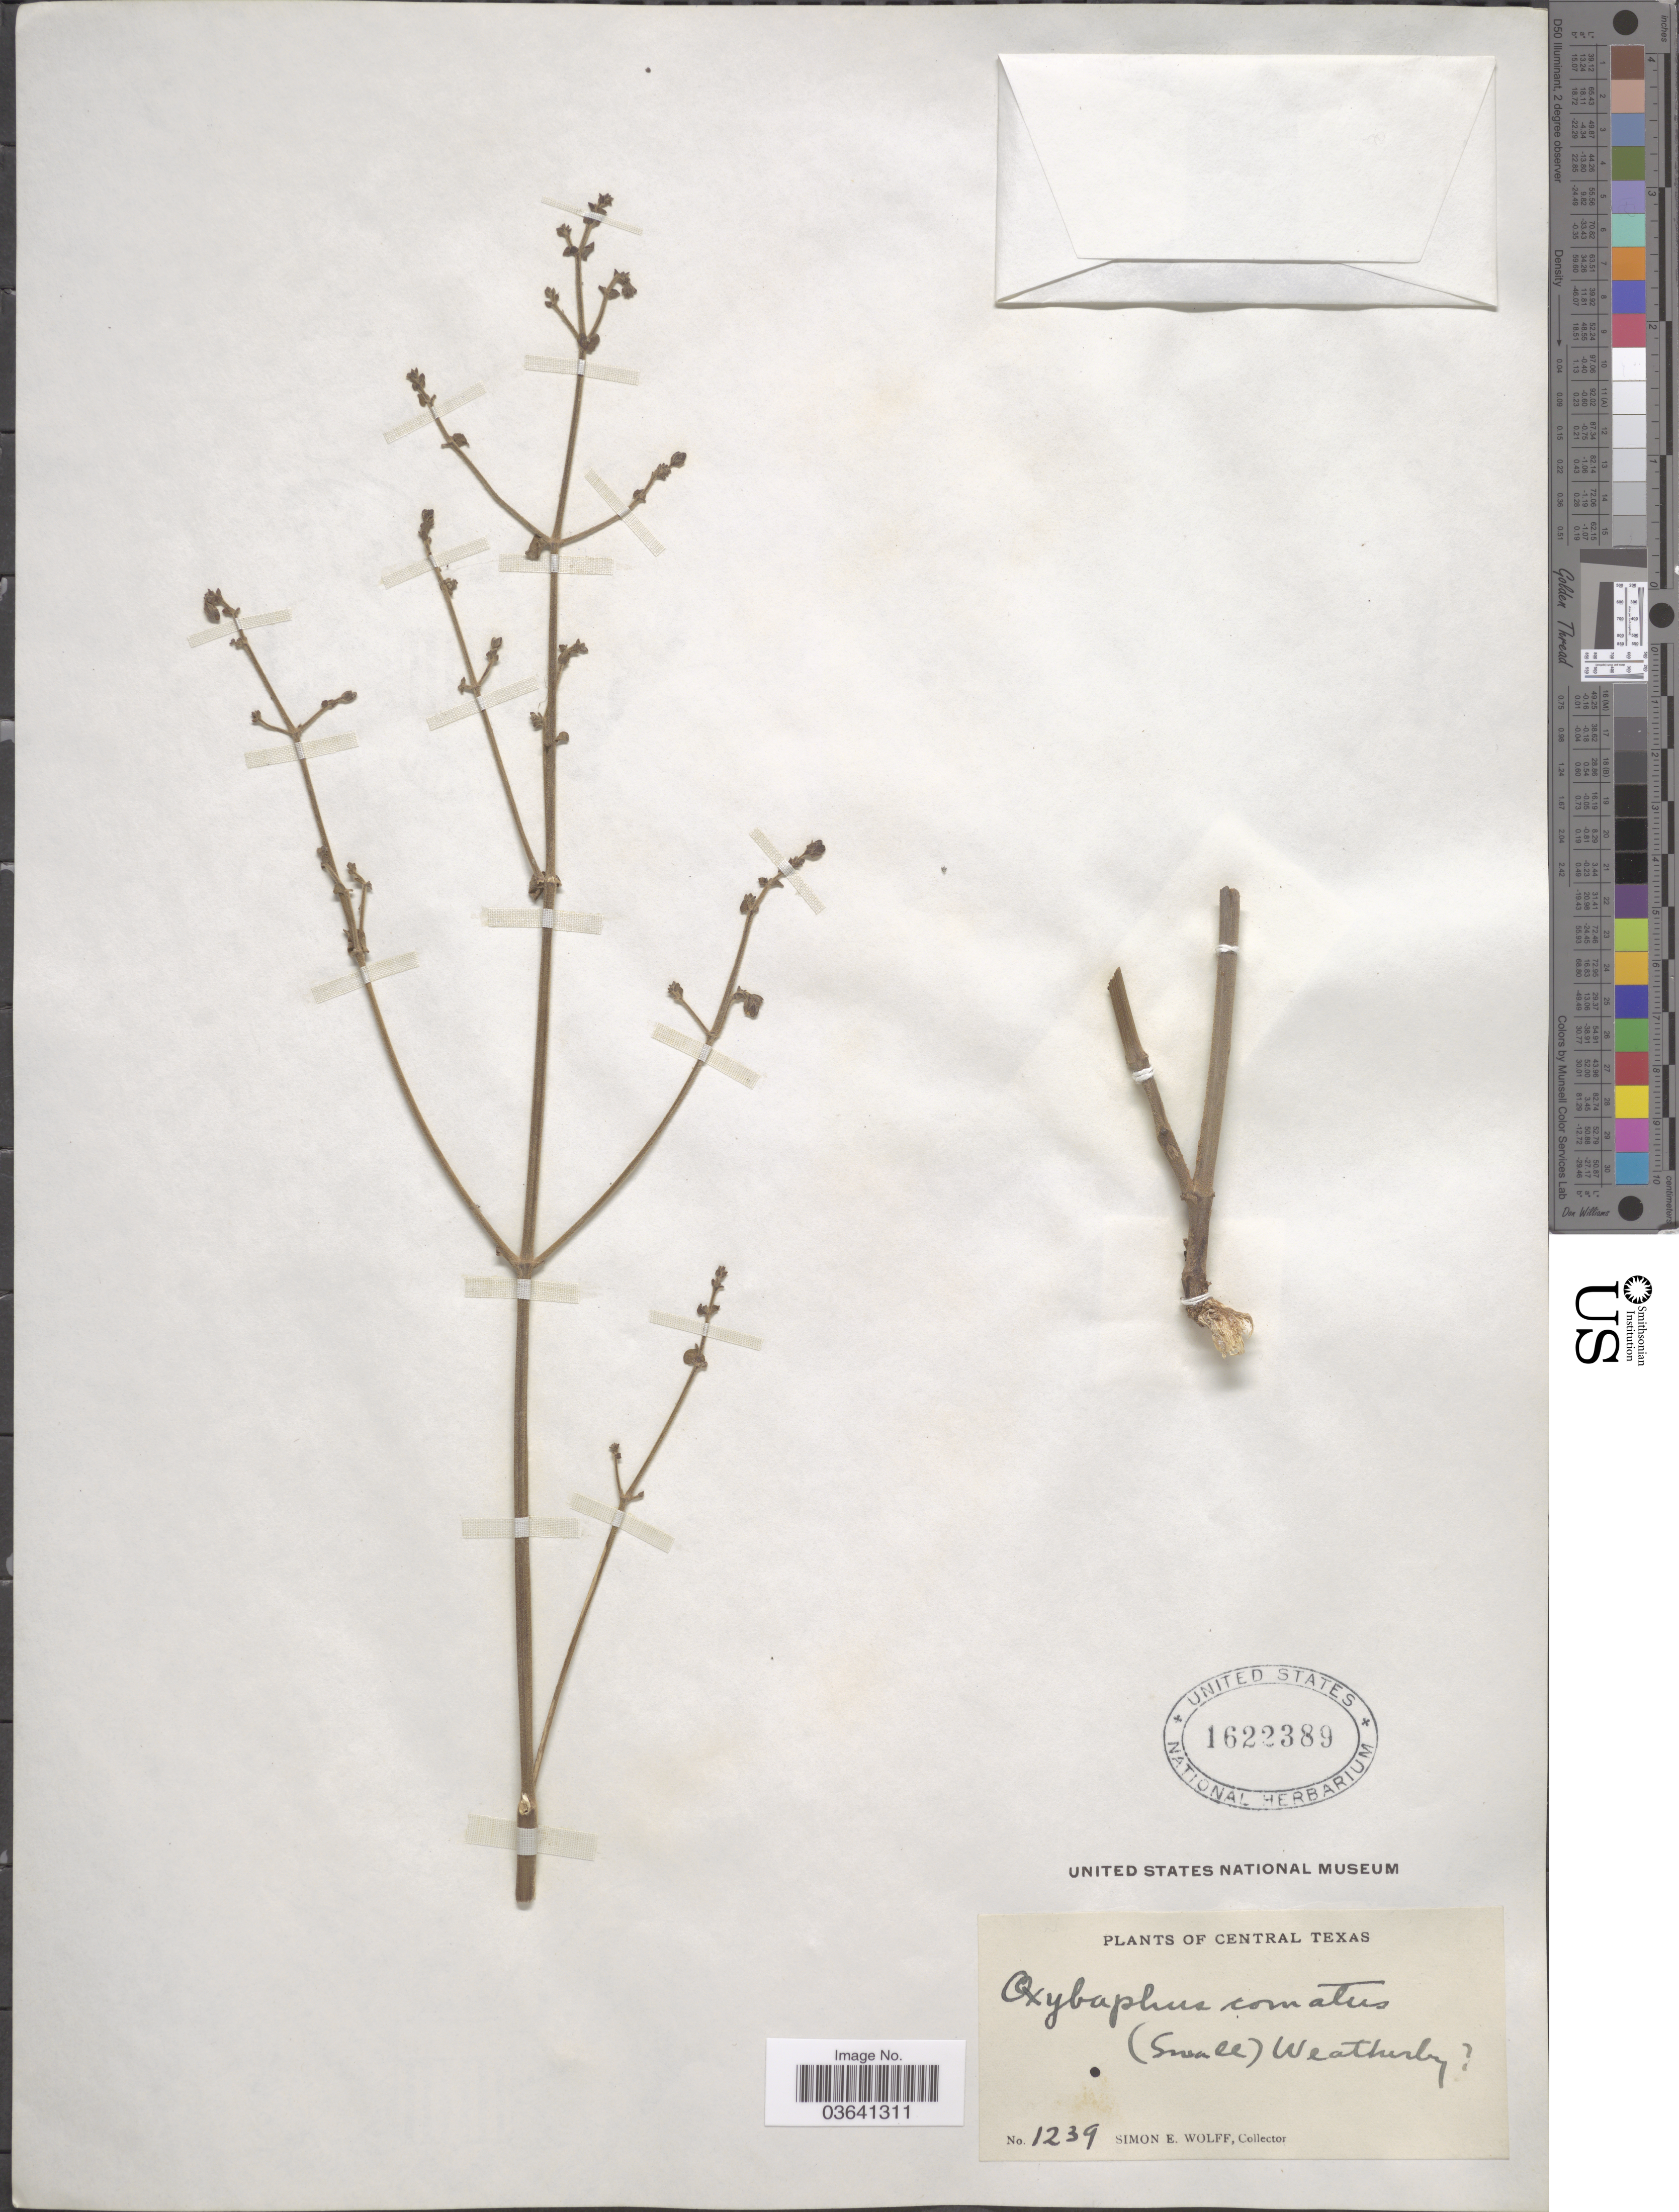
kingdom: Plantae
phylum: Tracheophyta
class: Magnoliopsida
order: Caryophyllales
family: Nyctaginaceae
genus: Mirabilis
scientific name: Mirabilis sp.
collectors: S. E. Wolff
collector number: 1239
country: United States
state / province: Texas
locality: Central Texas.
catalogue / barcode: US 1622389